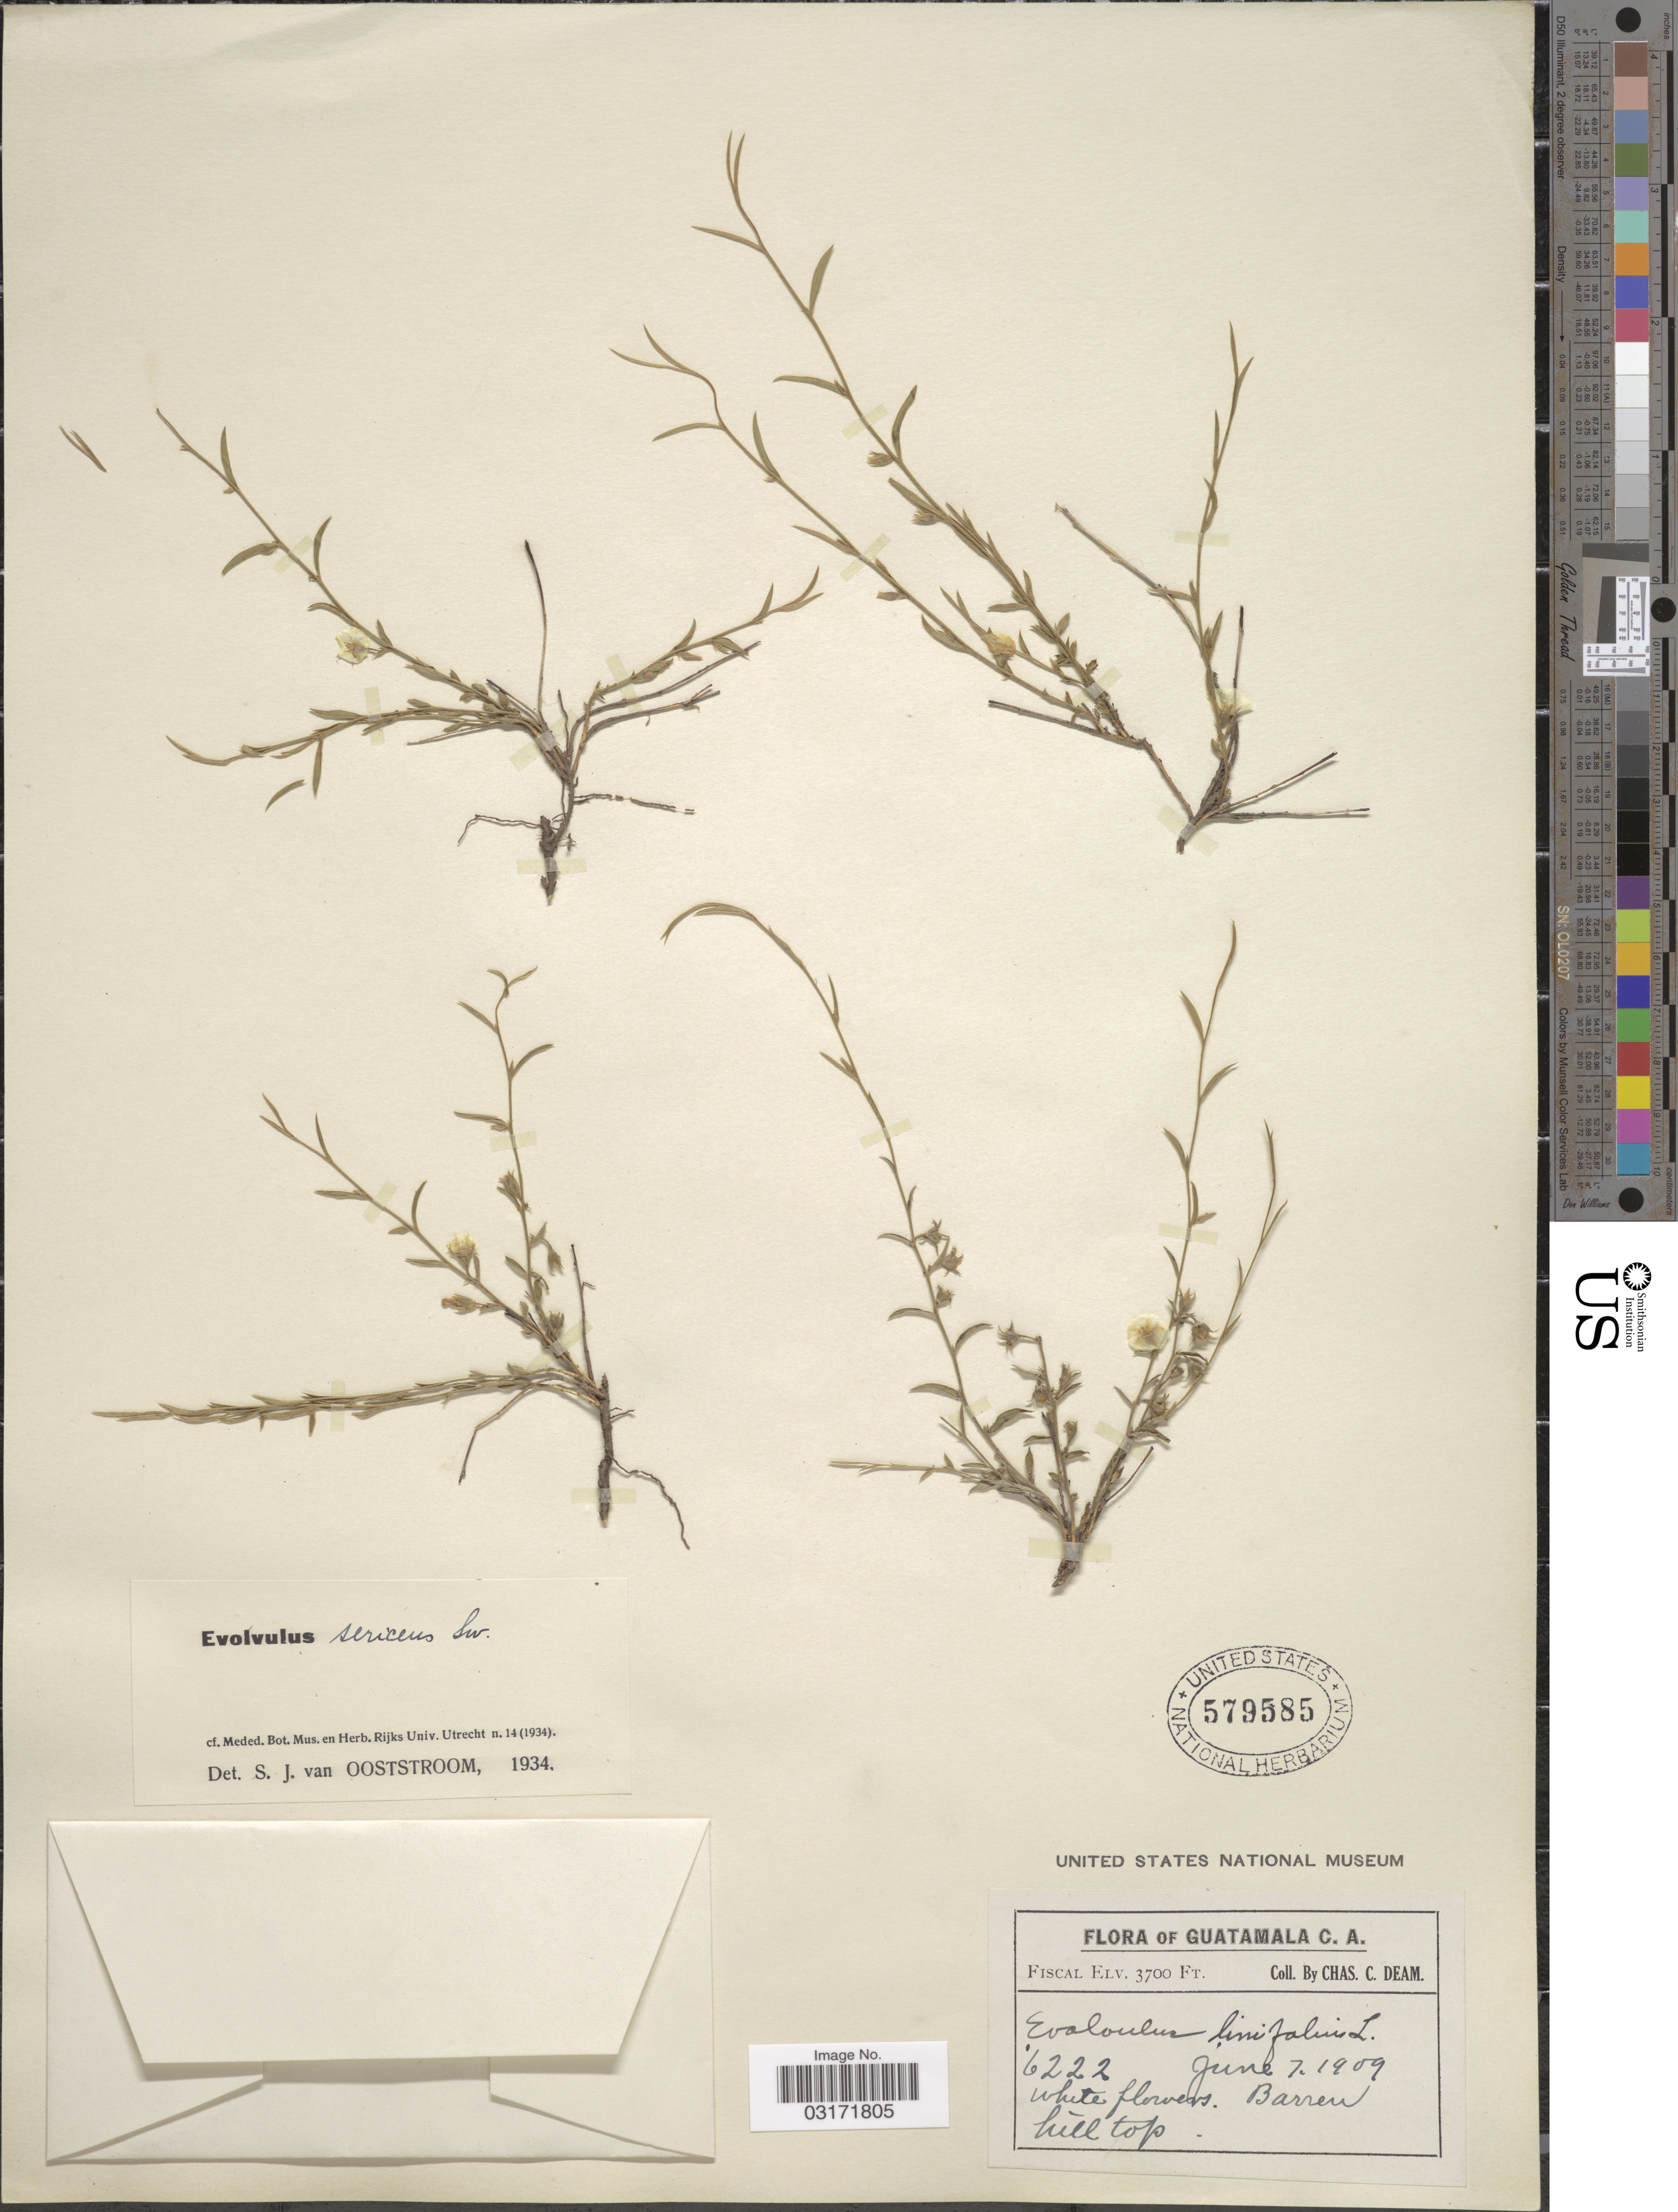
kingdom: Plantae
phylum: Tracheophyta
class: Magnoliopsida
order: Solanales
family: Convolvulaceae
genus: Evolvulus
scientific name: Evolvulus sericeus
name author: Sw.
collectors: C. C. Deam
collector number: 6222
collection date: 1909-06-07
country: Guatemala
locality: Fiscal [unsure placement]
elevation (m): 1128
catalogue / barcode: US 579585